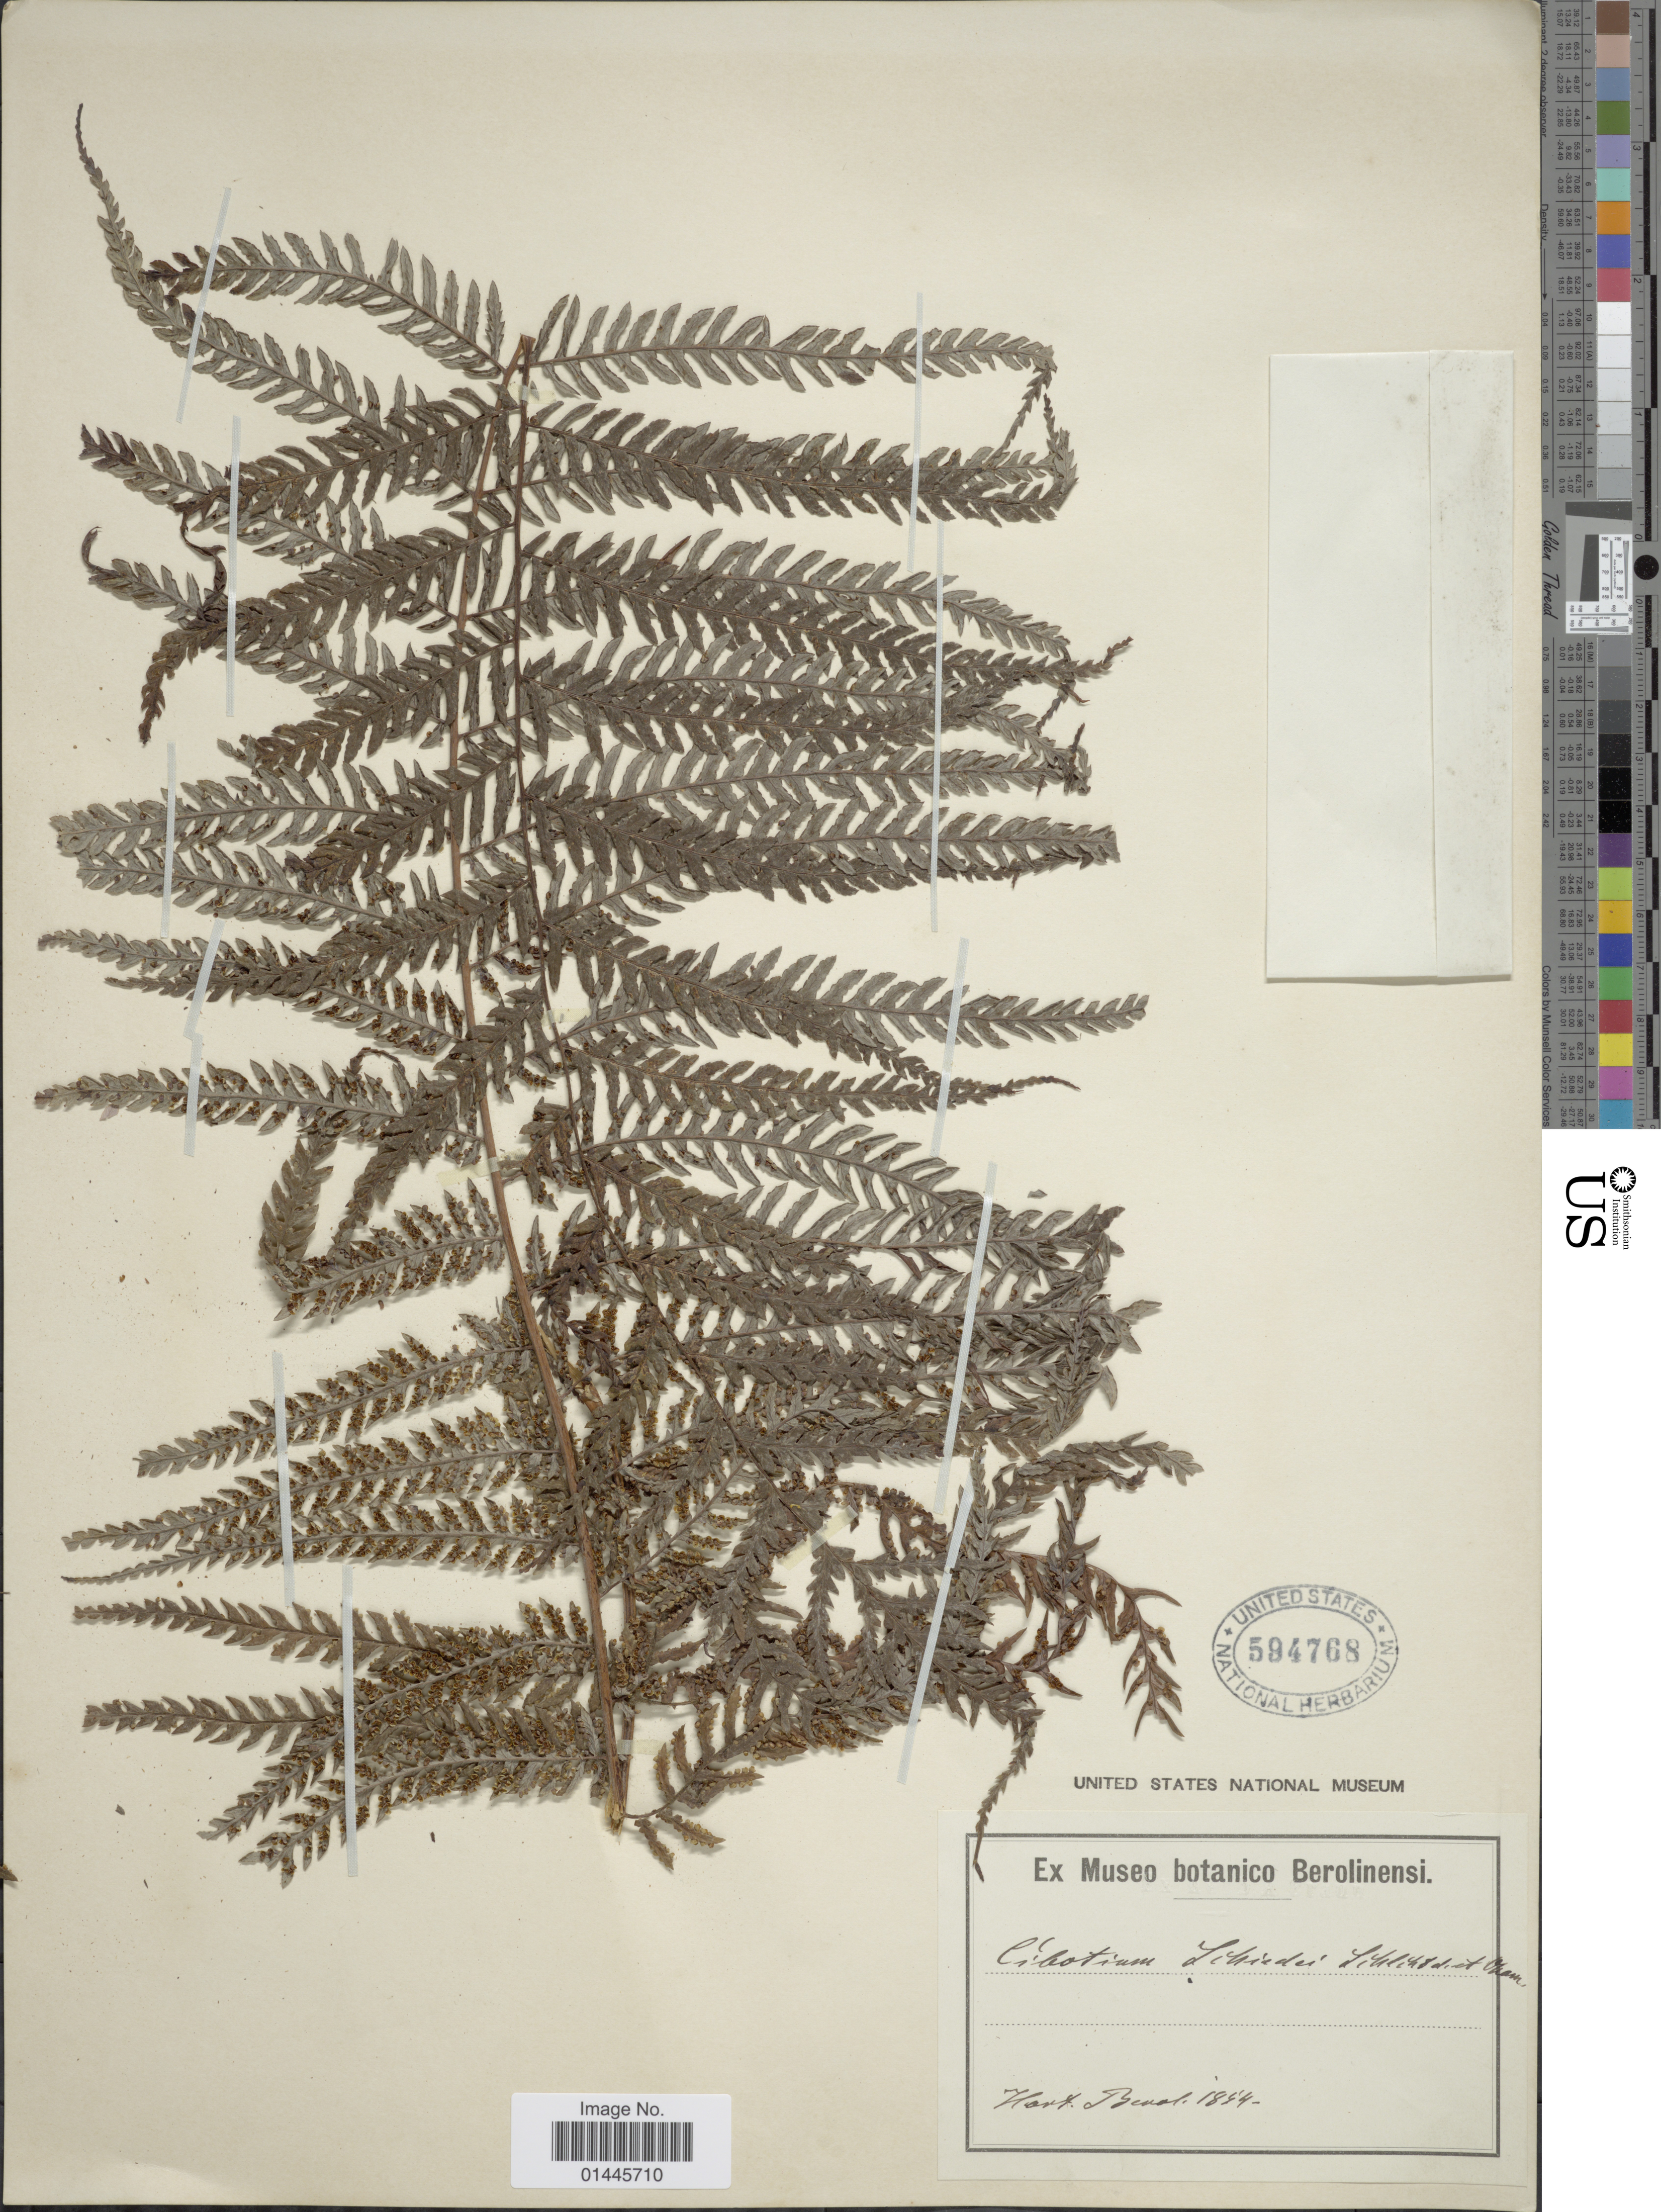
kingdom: Plantae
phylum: Tracheophyta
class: Polypodiopsida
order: Cyatheales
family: Cibotiaceae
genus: Cibotium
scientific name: Cibotium schiedei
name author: Schltdl. & Cham.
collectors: ex Museo Botanico Berolinensi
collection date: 1854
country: Germany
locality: Hort. Berol.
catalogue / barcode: US 594768